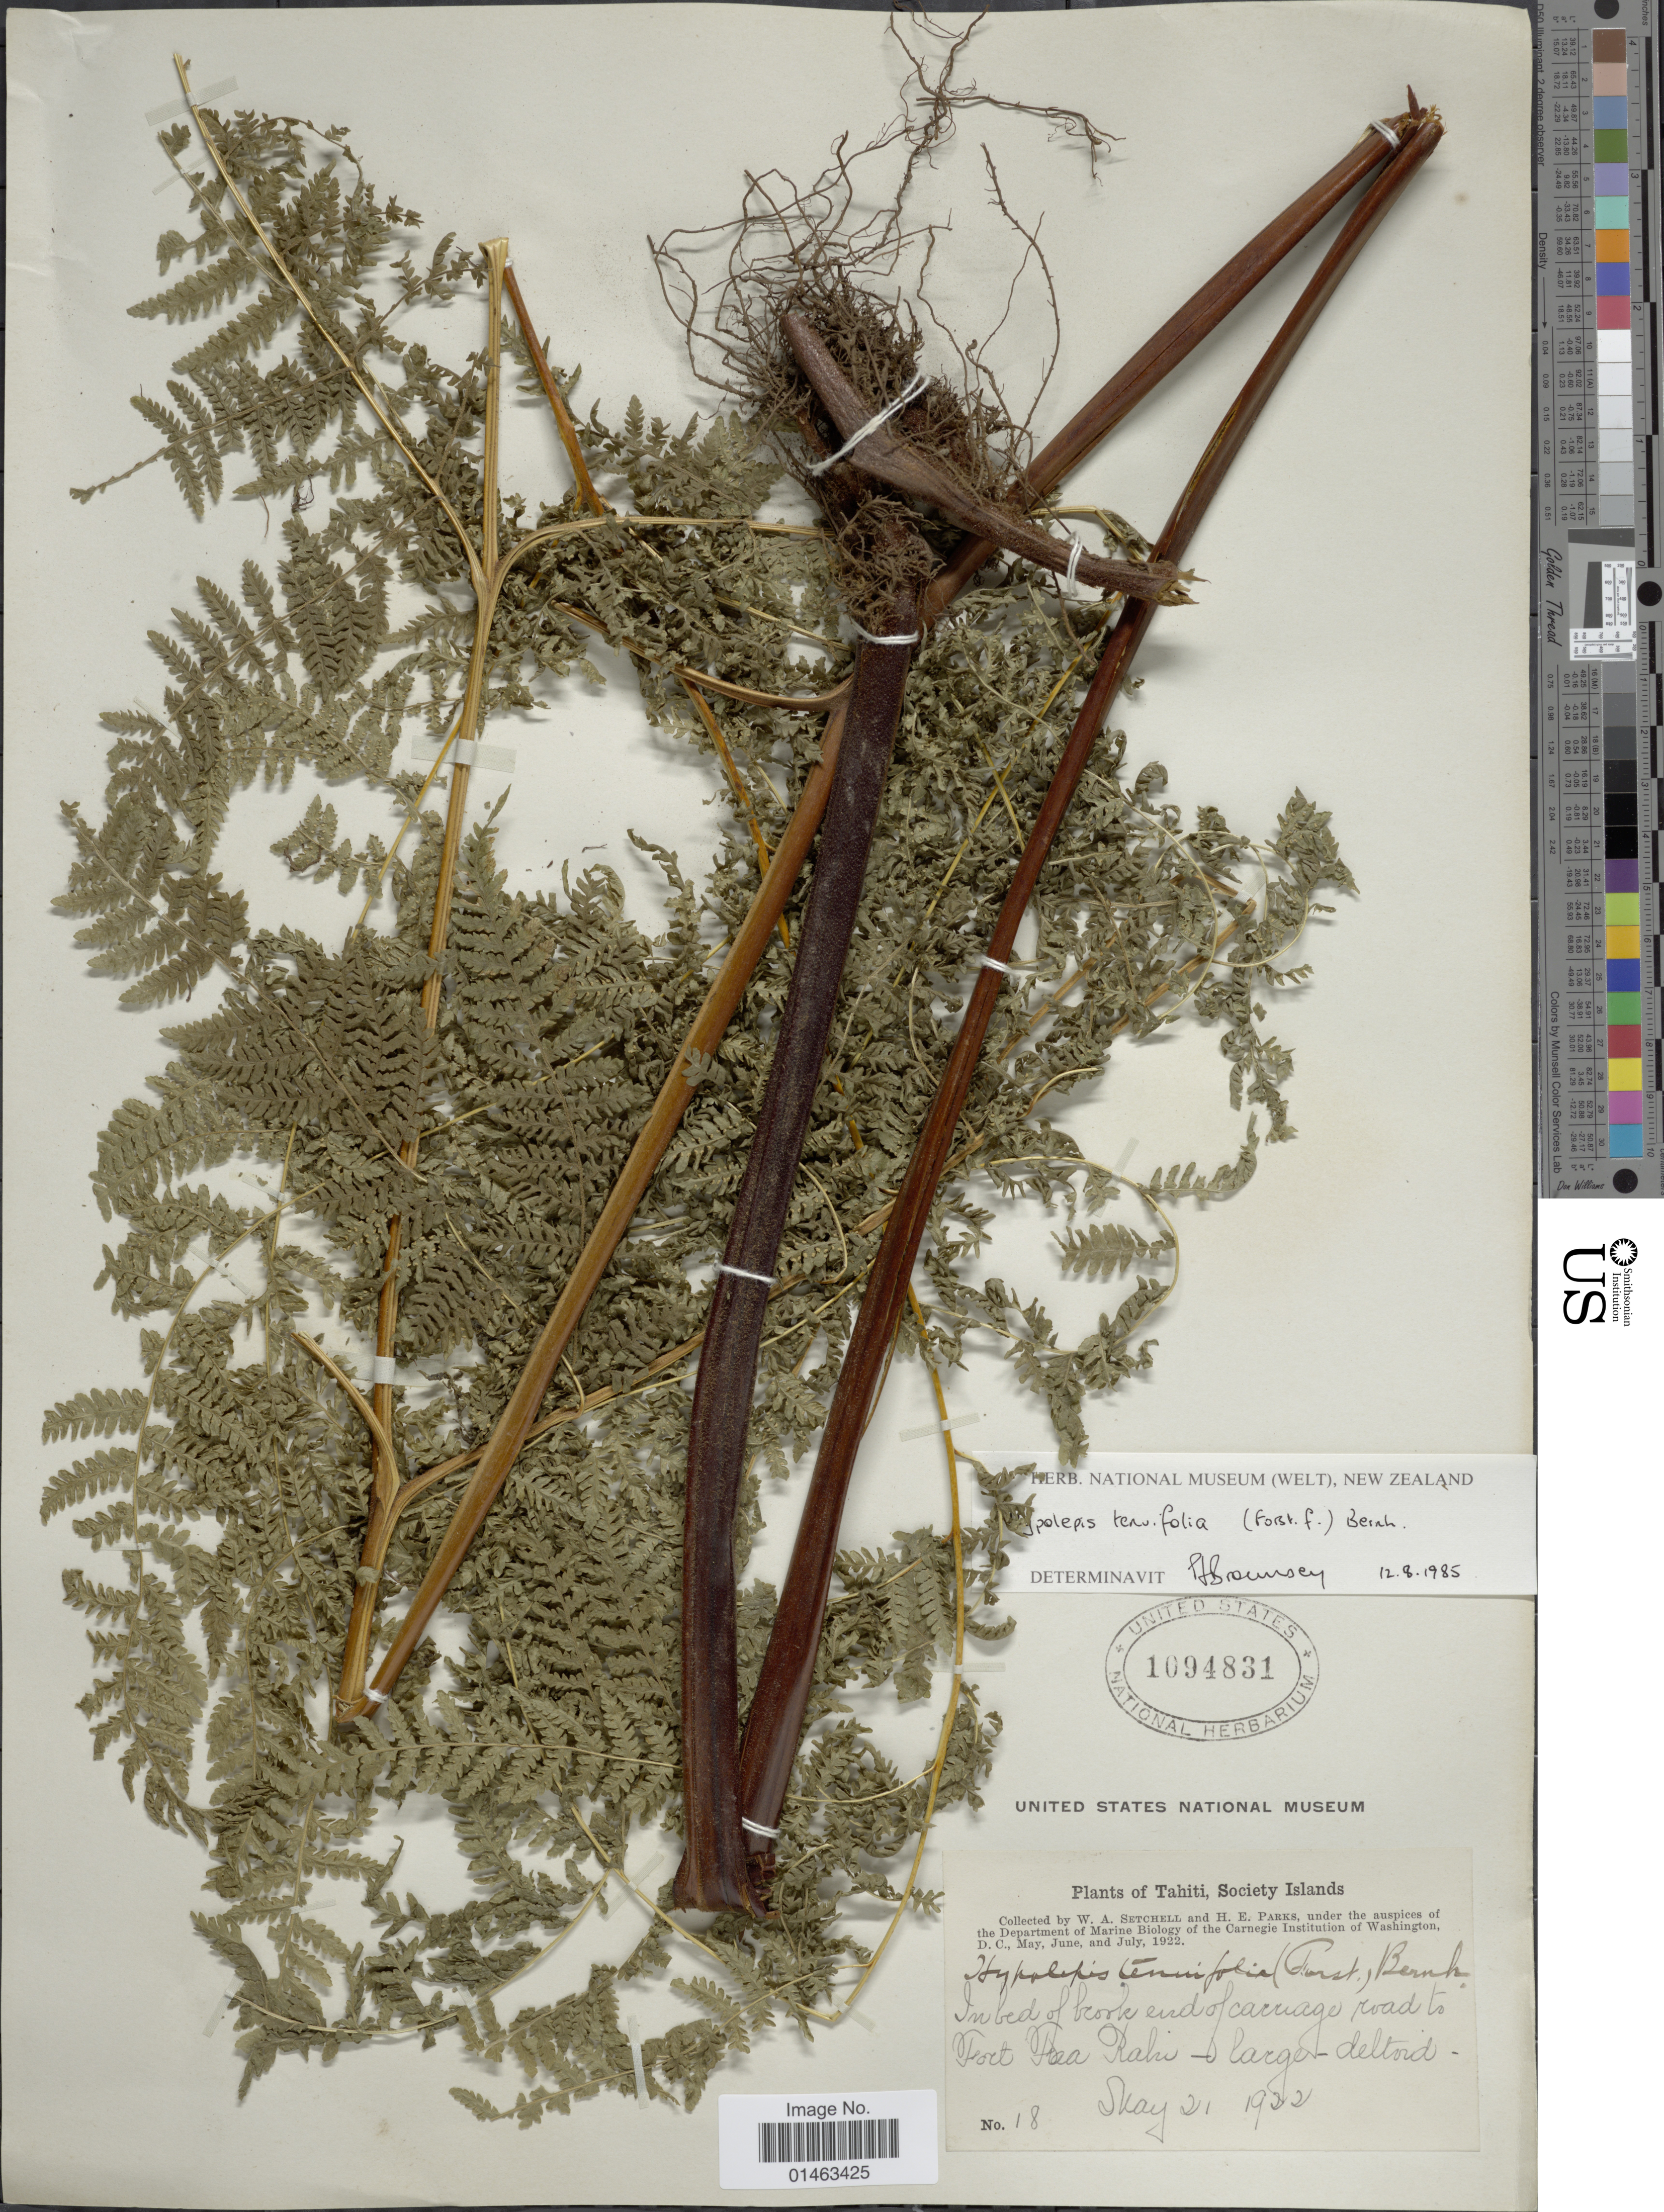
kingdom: Plantae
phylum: Tracheophyta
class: Polypodiopsida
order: Polypodiales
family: Dennstaedtiaceae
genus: Hypolepis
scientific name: Hypolepis tenuifolia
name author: (G. Forst.) Bernh.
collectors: W. Setchell & H. E. Parks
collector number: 18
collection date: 1922-05-21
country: French Polynesia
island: Tahiti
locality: Tahiti, Society Islands. Road to Fort Faa Rahi [interpreted]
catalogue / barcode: US 1094831